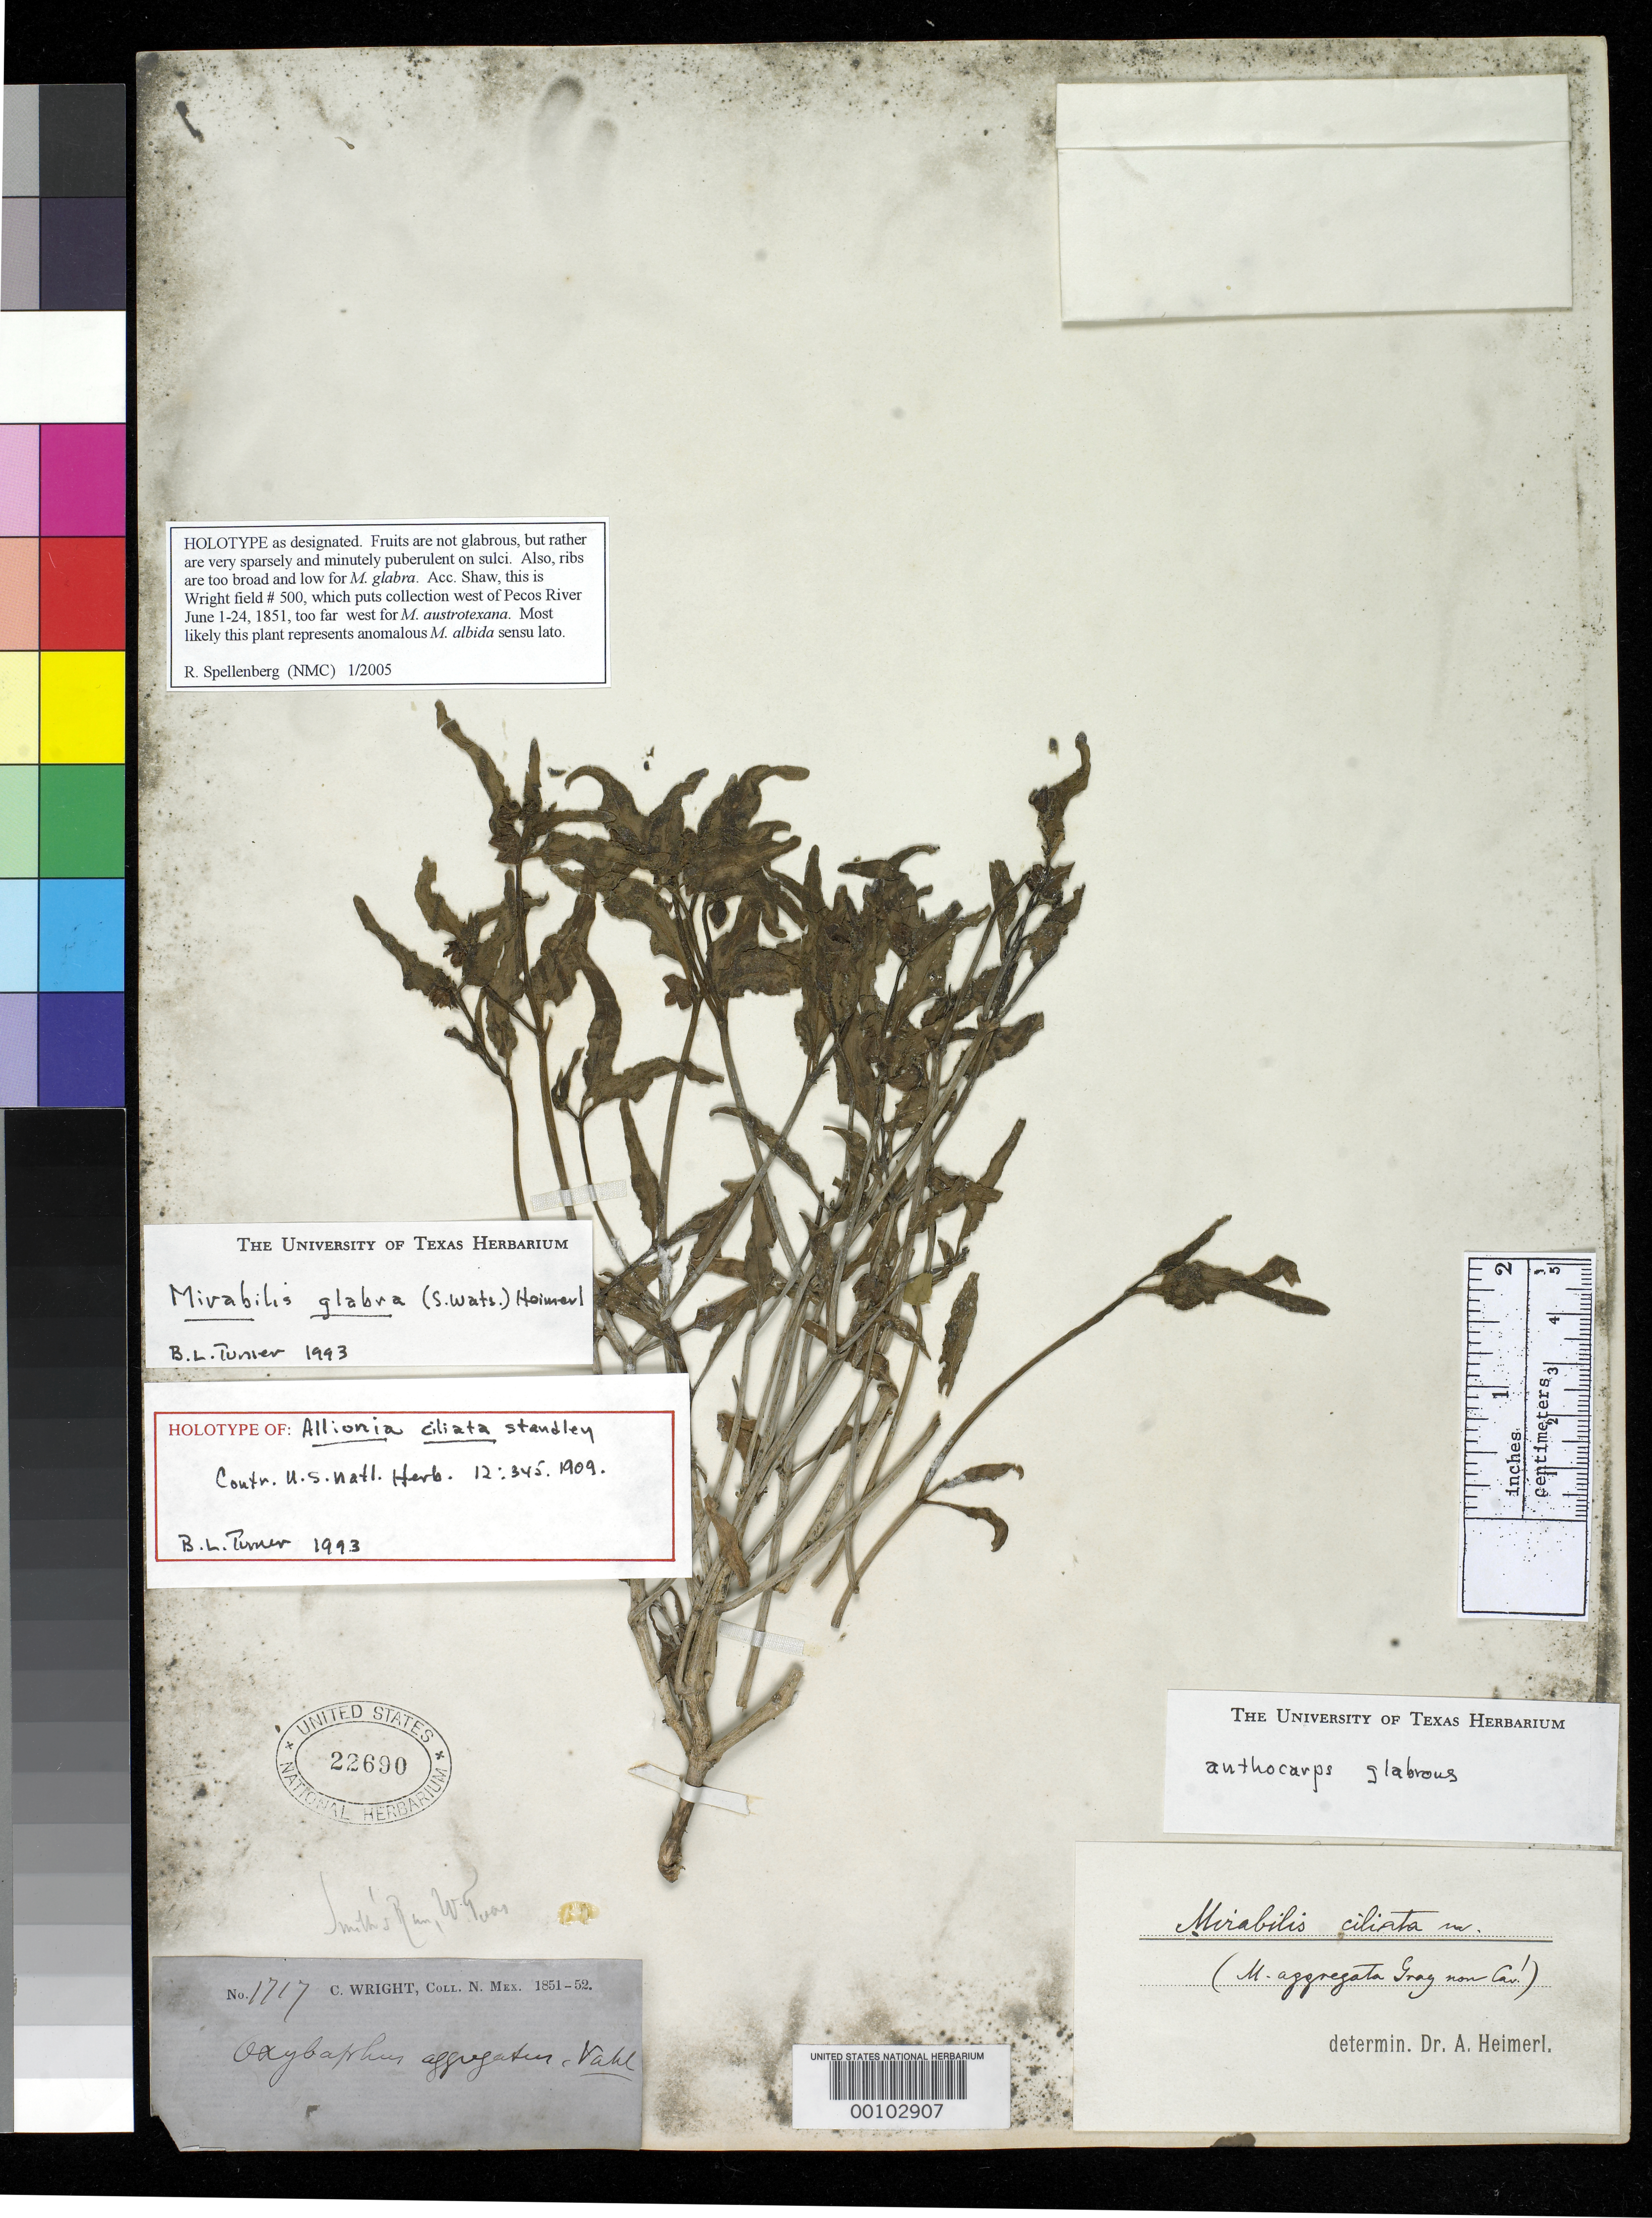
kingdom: Plantae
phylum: Tracheophyta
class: Magnoliopsida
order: Caryophyllales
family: Nyctaginaceae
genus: Allionia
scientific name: Allionia ciliata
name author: Standl.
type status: Holotype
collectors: C. Wright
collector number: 1717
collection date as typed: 1851 to -- --- 1852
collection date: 1851/1852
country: United States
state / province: Texas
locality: Smith's Run.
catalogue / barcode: US 22690